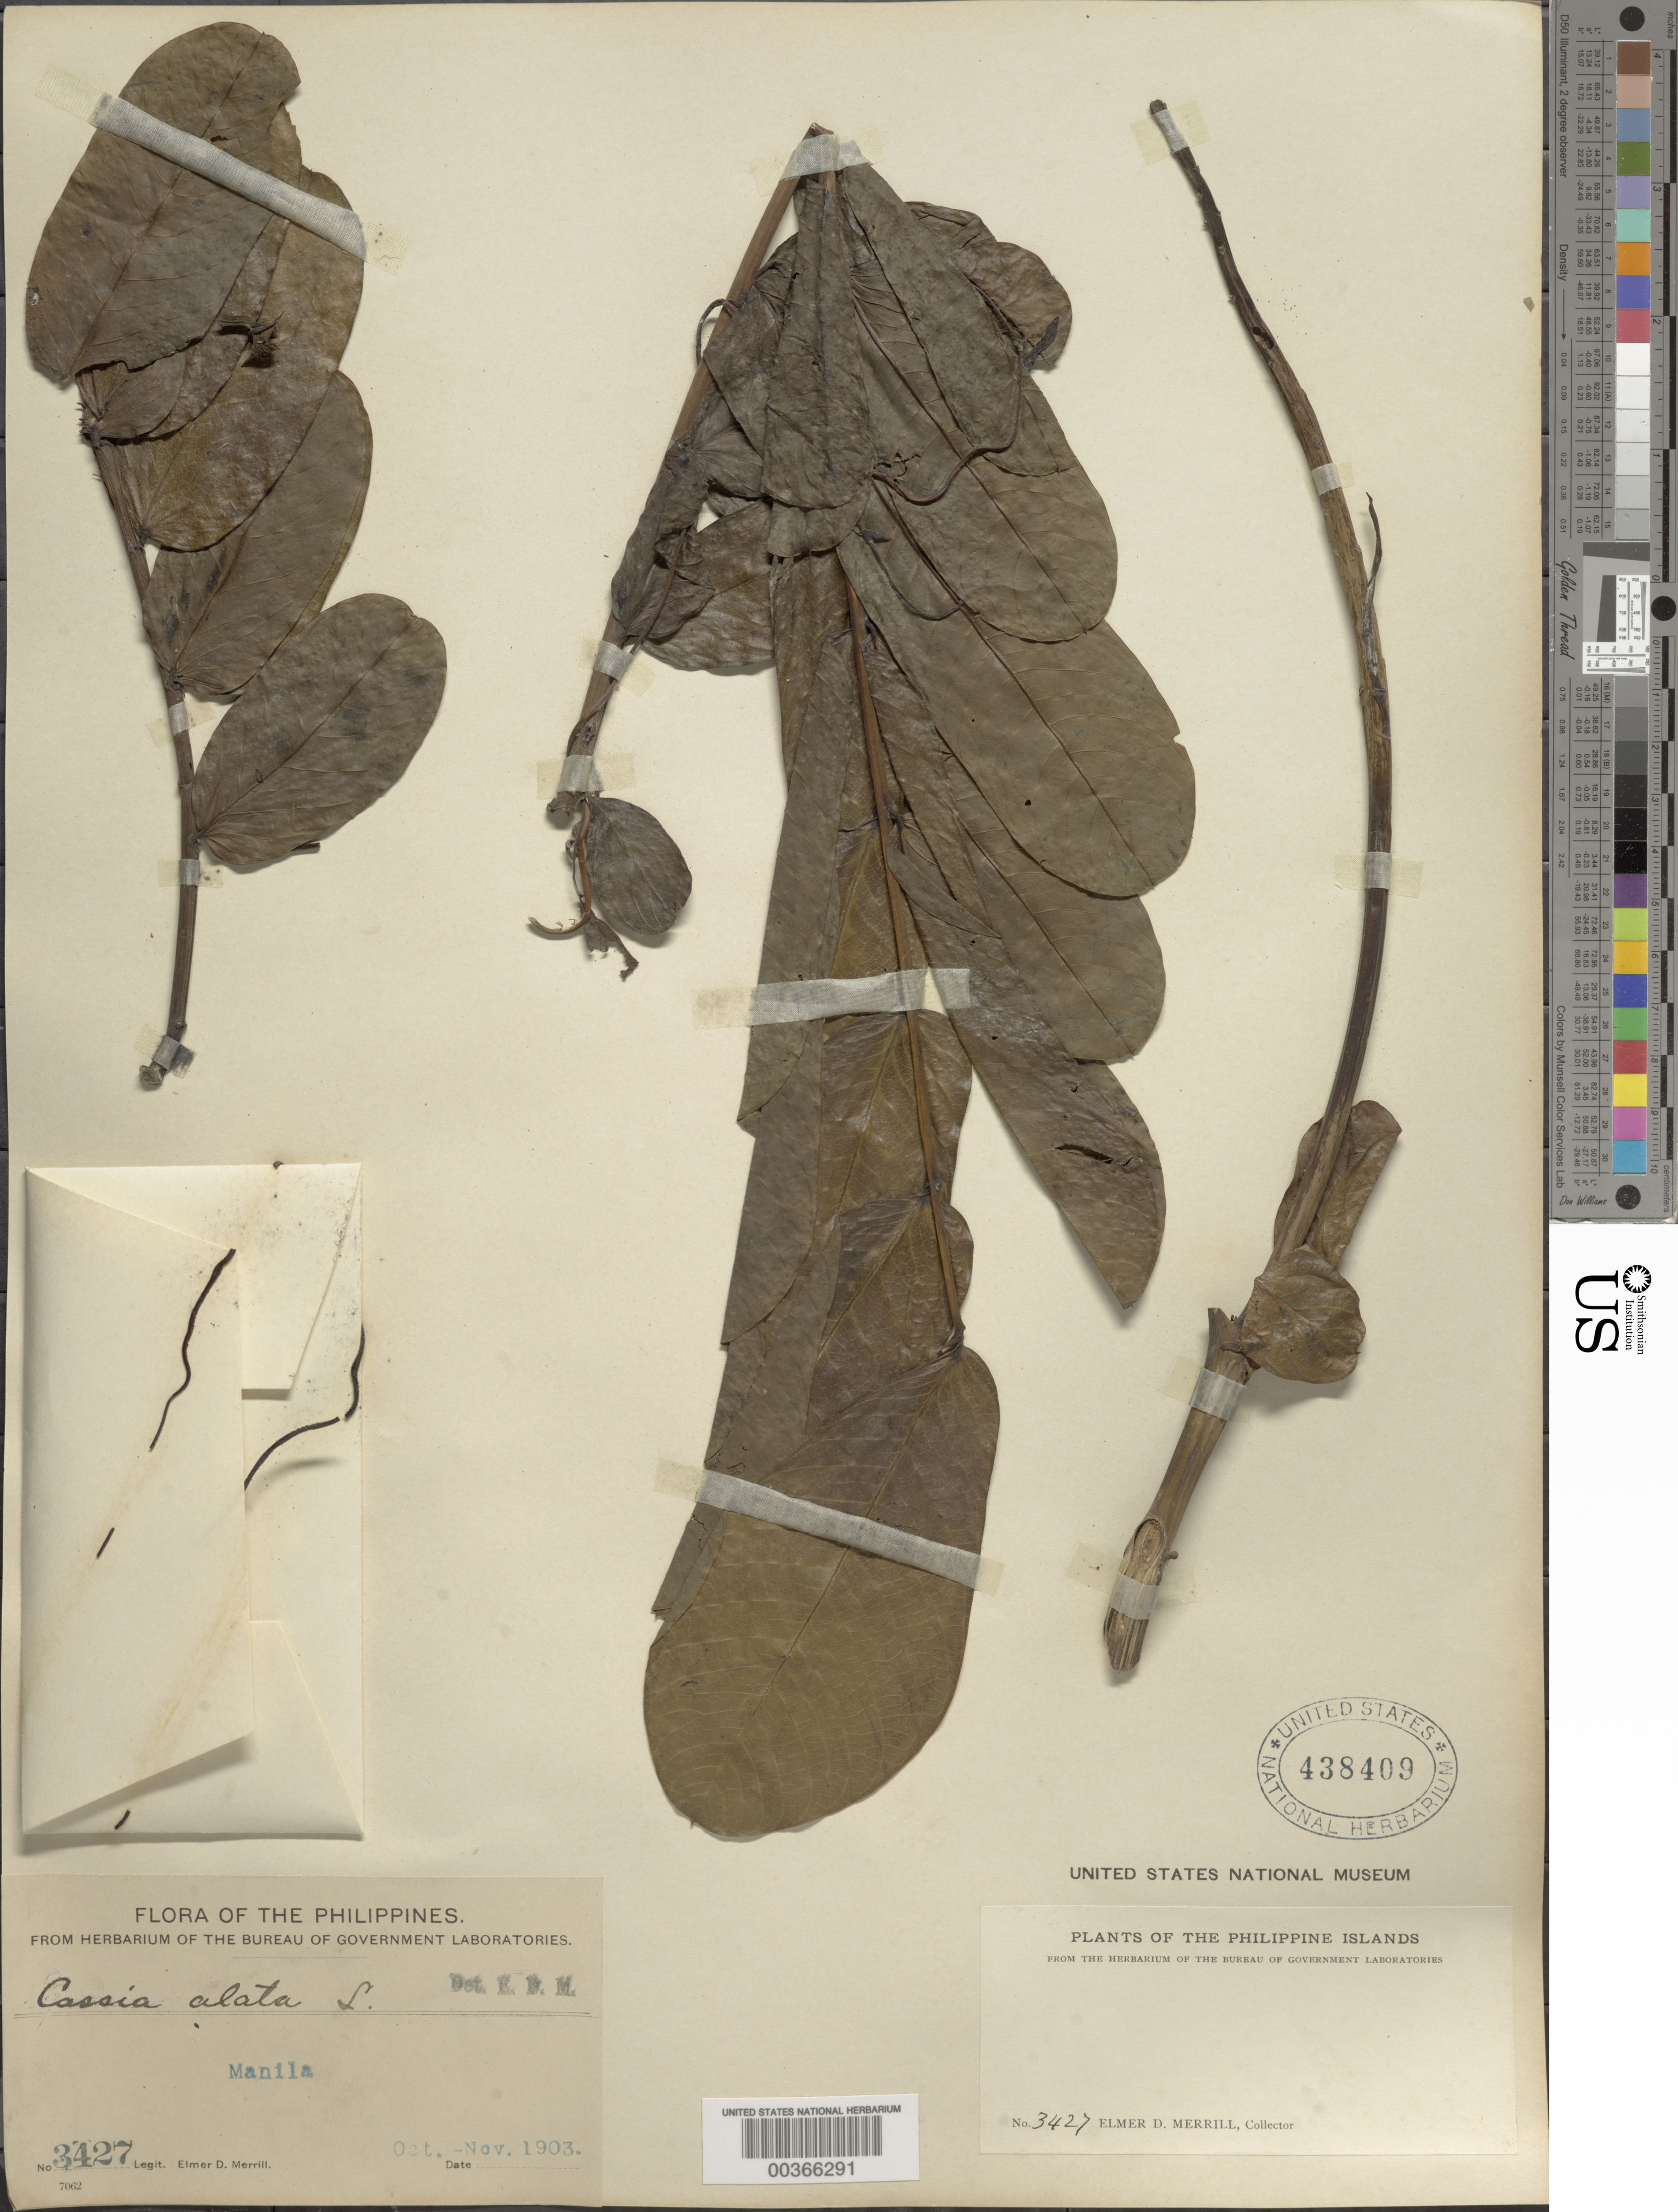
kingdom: Plantae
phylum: Tracheophyta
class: Magnoliopsida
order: Fabales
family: Fabaceae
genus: Senna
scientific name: Senna alata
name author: (L.) Roxb.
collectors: A. D. E. Elmer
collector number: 3427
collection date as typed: Oct 1903 to -- Nov 1903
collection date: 1903-10/1903-11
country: Philippines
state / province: National Capital Region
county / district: Manila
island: Luzon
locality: Manila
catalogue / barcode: US 438409